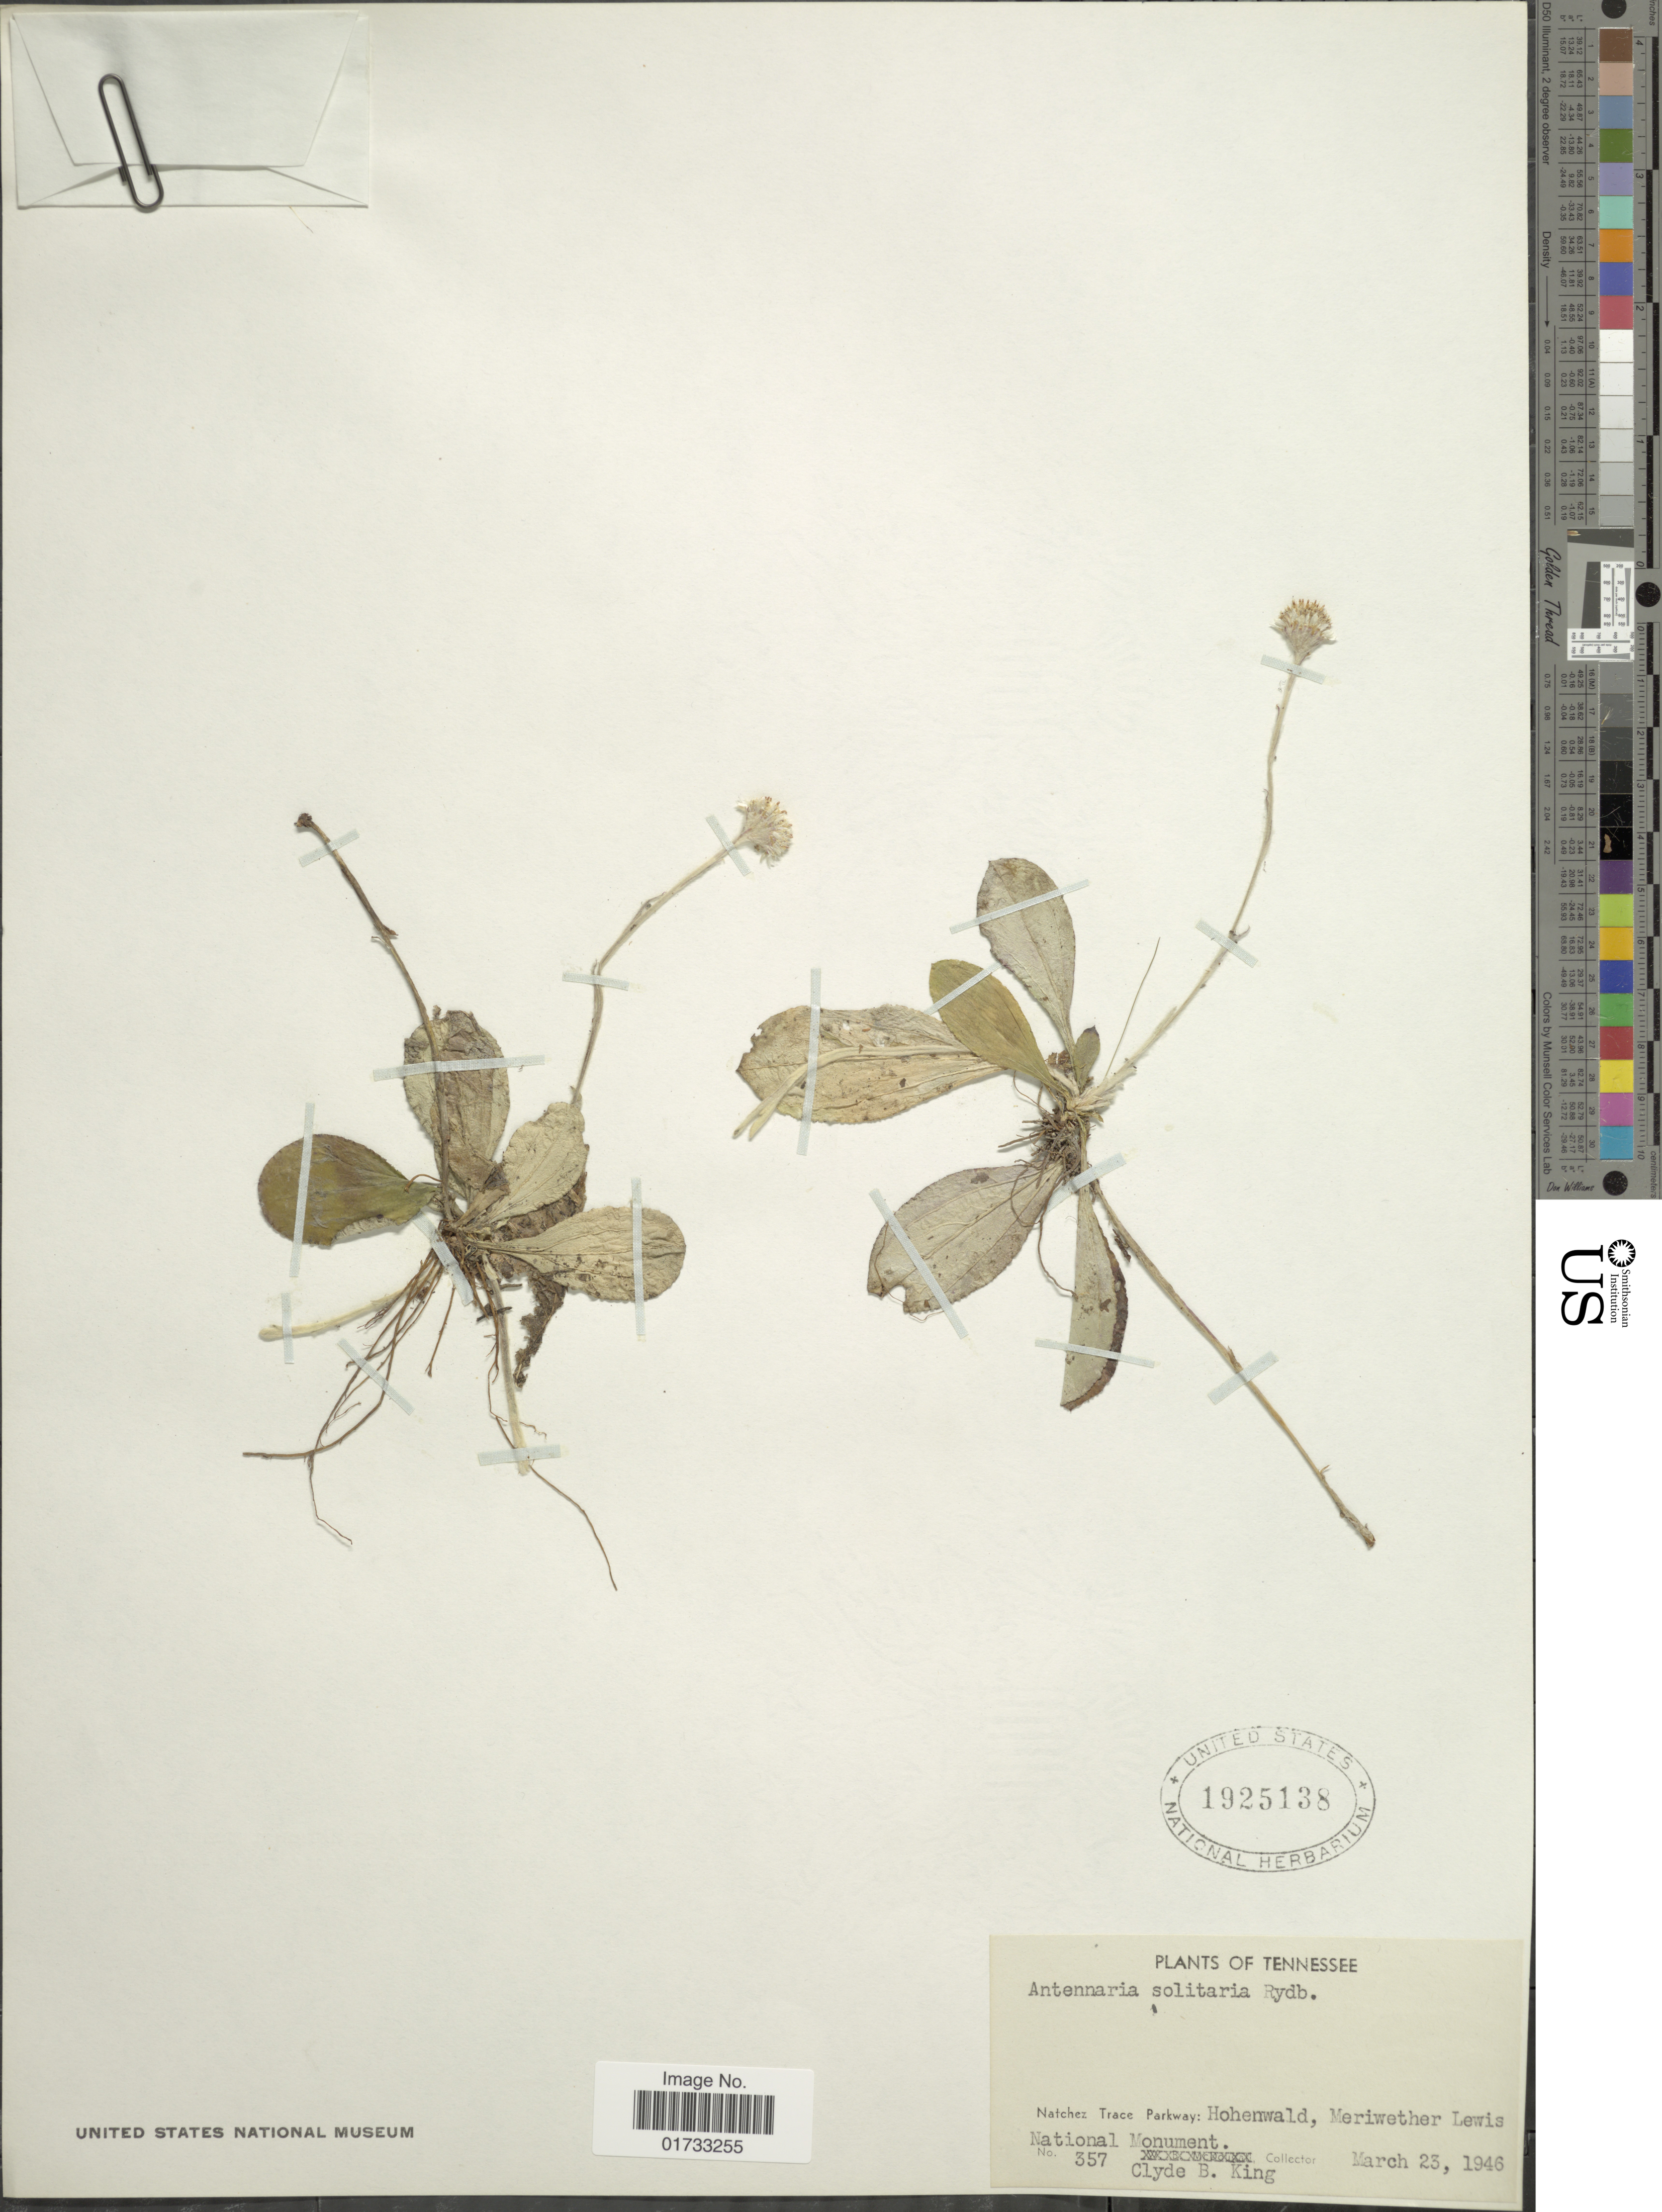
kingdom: Plantae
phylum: Tracheophyta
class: Magnoliopsida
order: Asterales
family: Asteraceae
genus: Antennaria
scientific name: Antennaria solitaria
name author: Rydb.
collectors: C. King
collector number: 357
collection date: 1946-03-23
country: United States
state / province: Tennessee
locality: Natchez Trace Parkway: Hohenwald, Meriwether Lewis, National Monument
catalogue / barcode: US 1925138